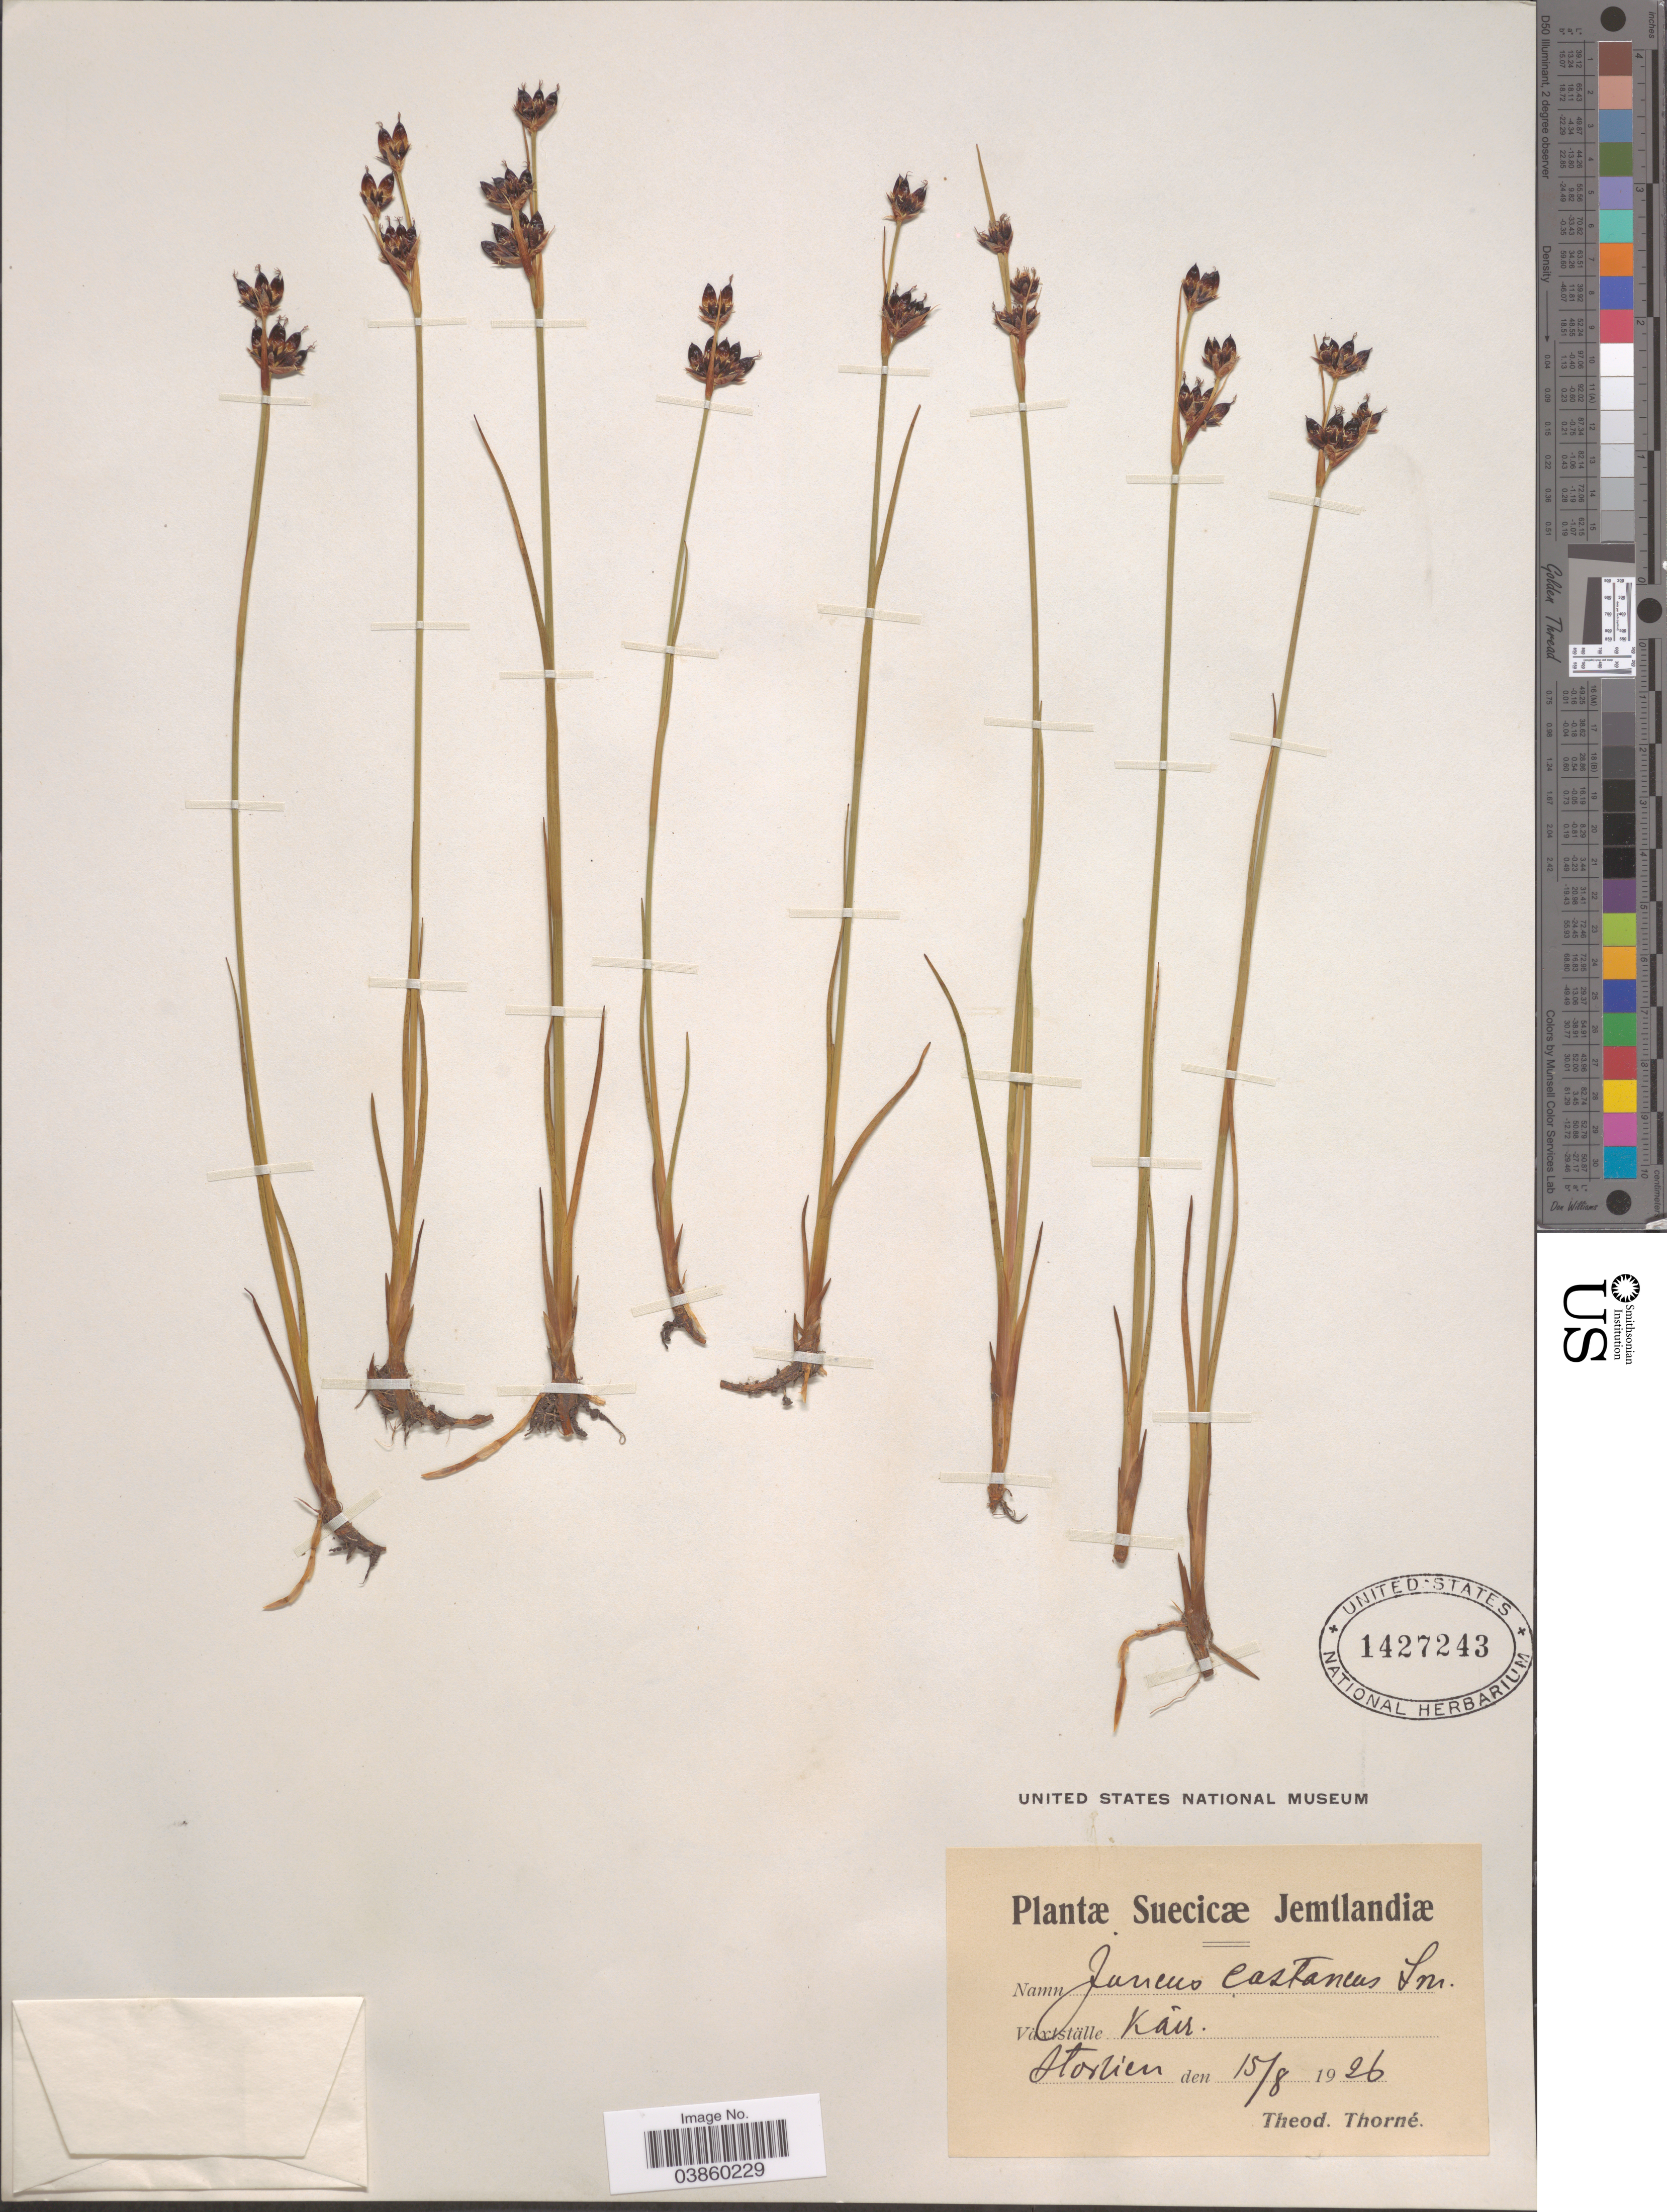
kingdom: Plantae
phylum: Tracheophyta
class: Liliopsida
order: Poales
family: Juncaceae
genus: Juncus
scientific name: Juncus castaneus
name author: Sm.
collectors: T. Thorné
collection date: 1926-08-15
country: Sweden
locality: Suecicæ Jemtlandiæ. Karr.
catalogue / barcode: US 1427243